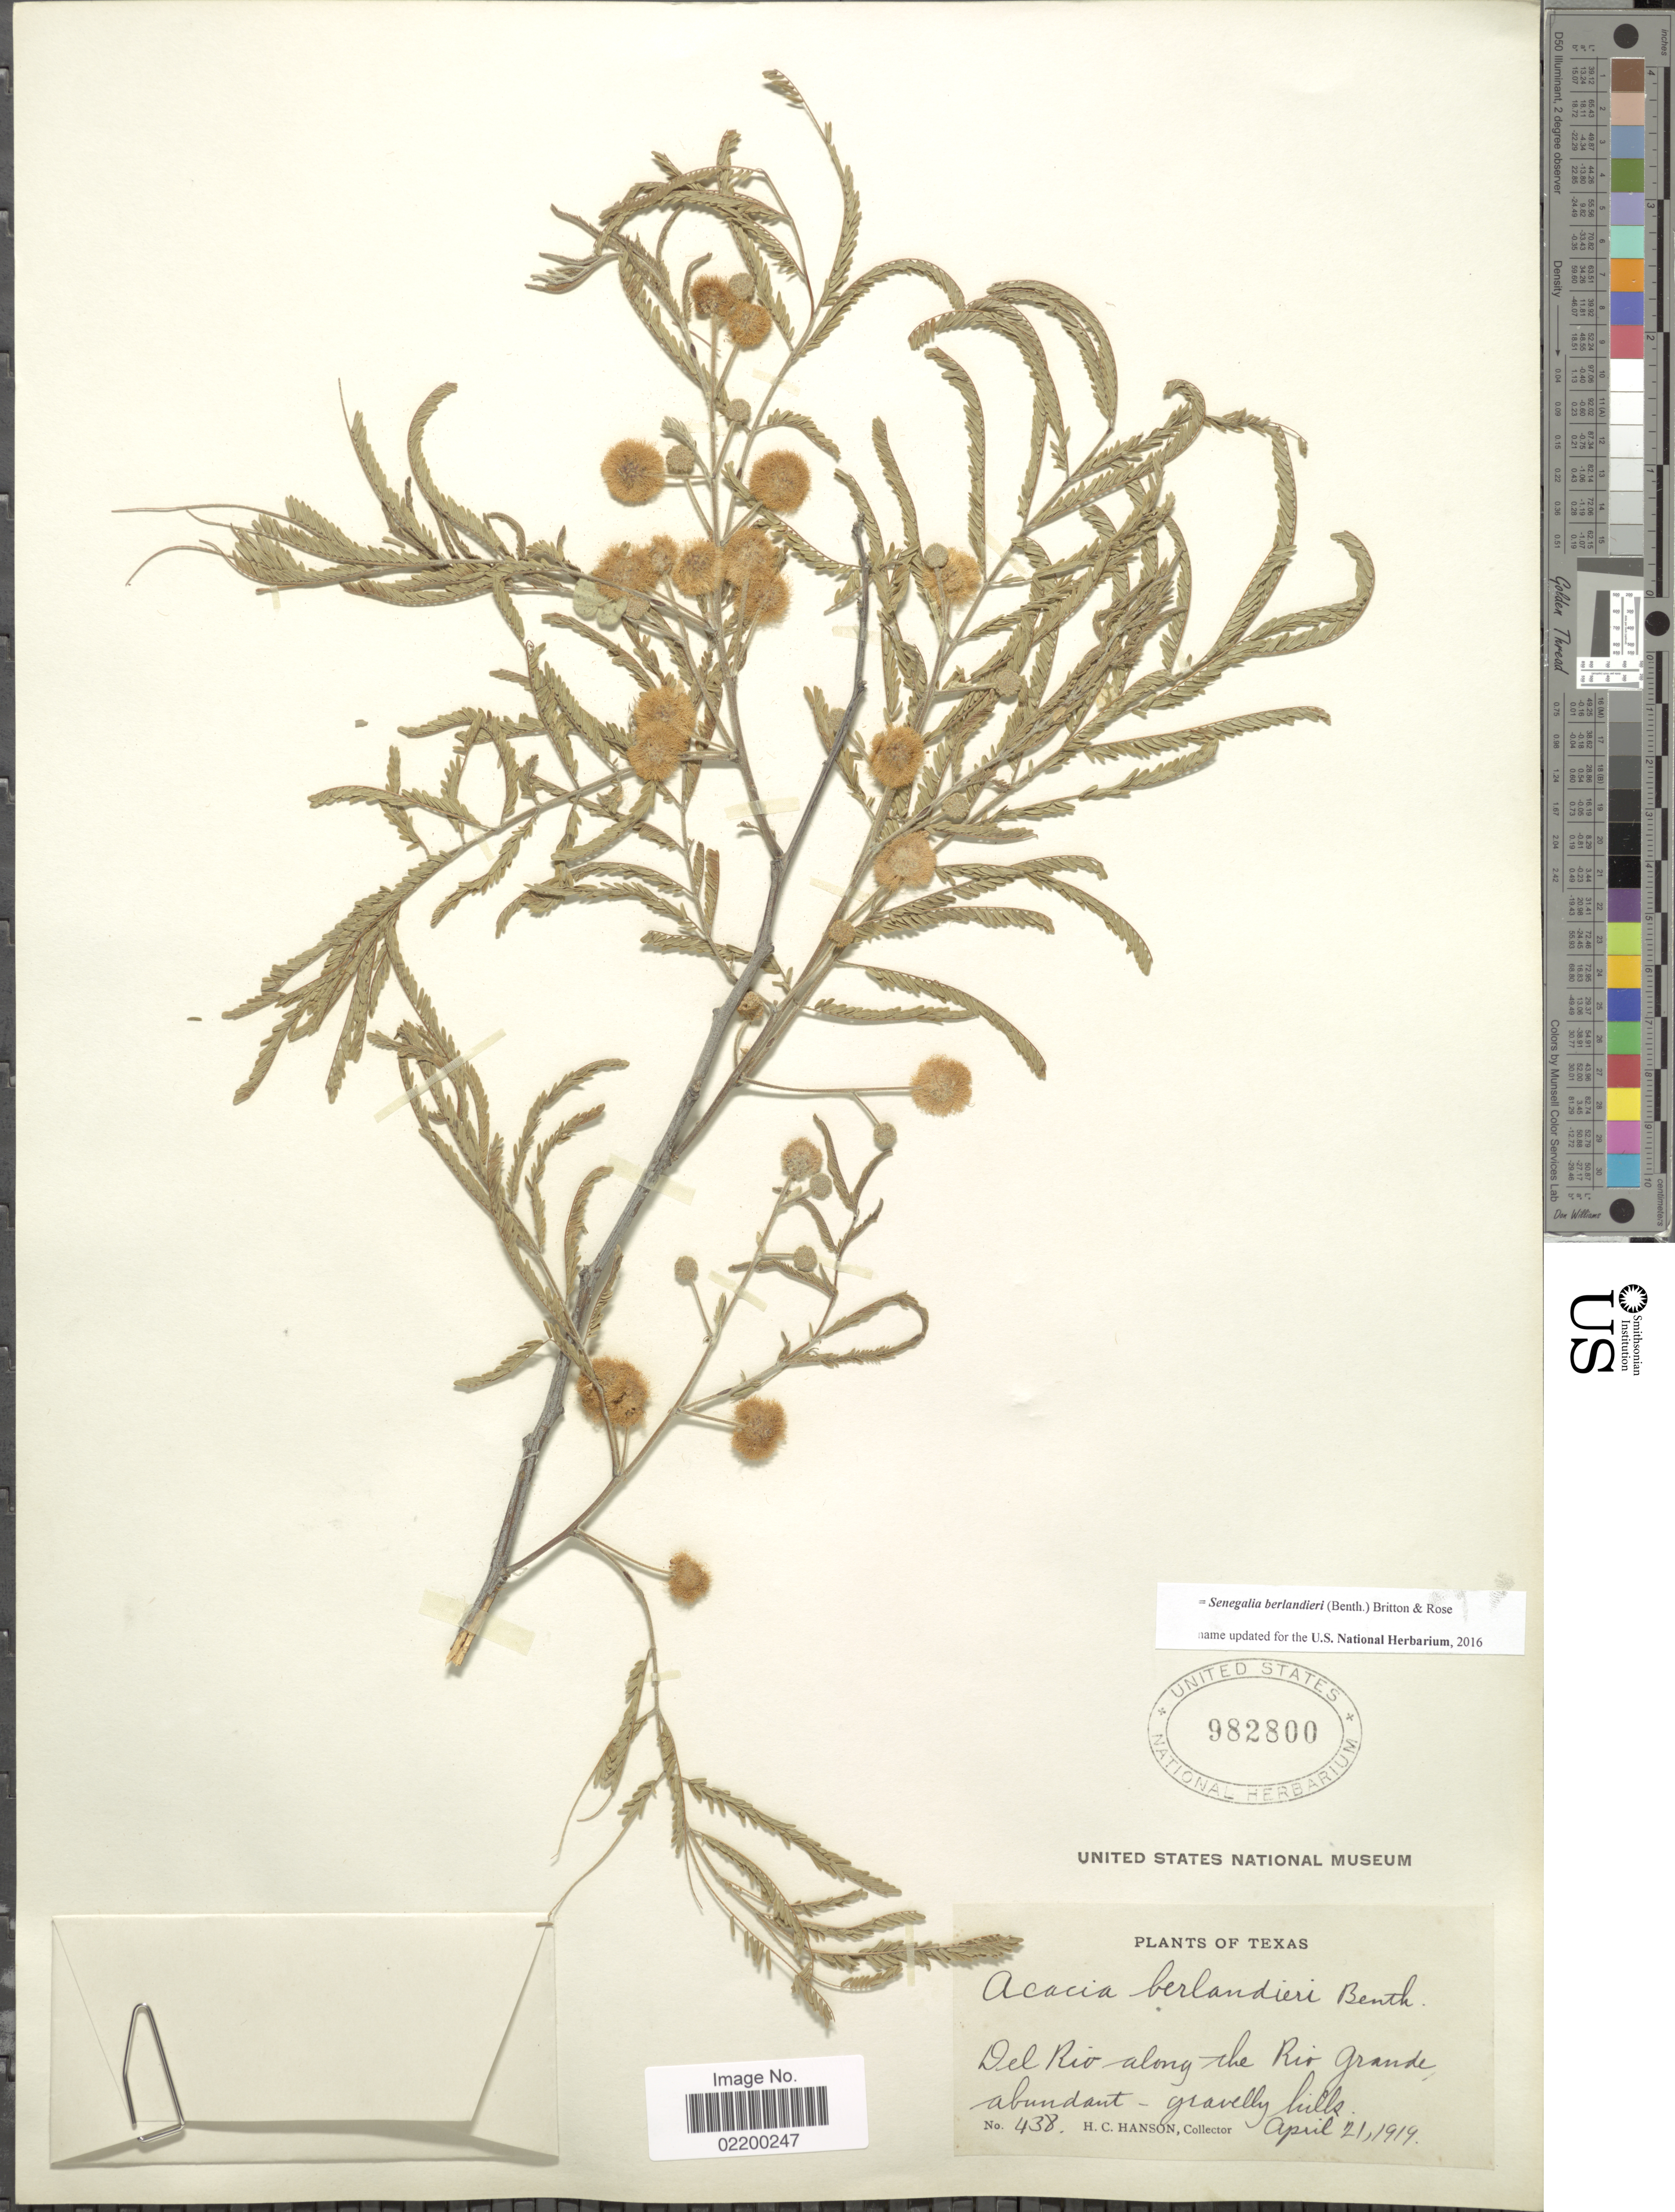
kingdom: Plantae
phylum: Tracheophyta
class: Magnoliopsida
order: Fabales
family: Fabaceae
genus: Senegalia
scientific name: Senegalia berlandieri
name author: (Benth.) Britton & Rose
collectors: H. Hanson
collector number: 438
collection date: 1919-04-21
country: United States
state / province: Texas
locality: Del Rio along the Rio Grande, abundant - gravelly hills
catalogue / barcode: US 982800